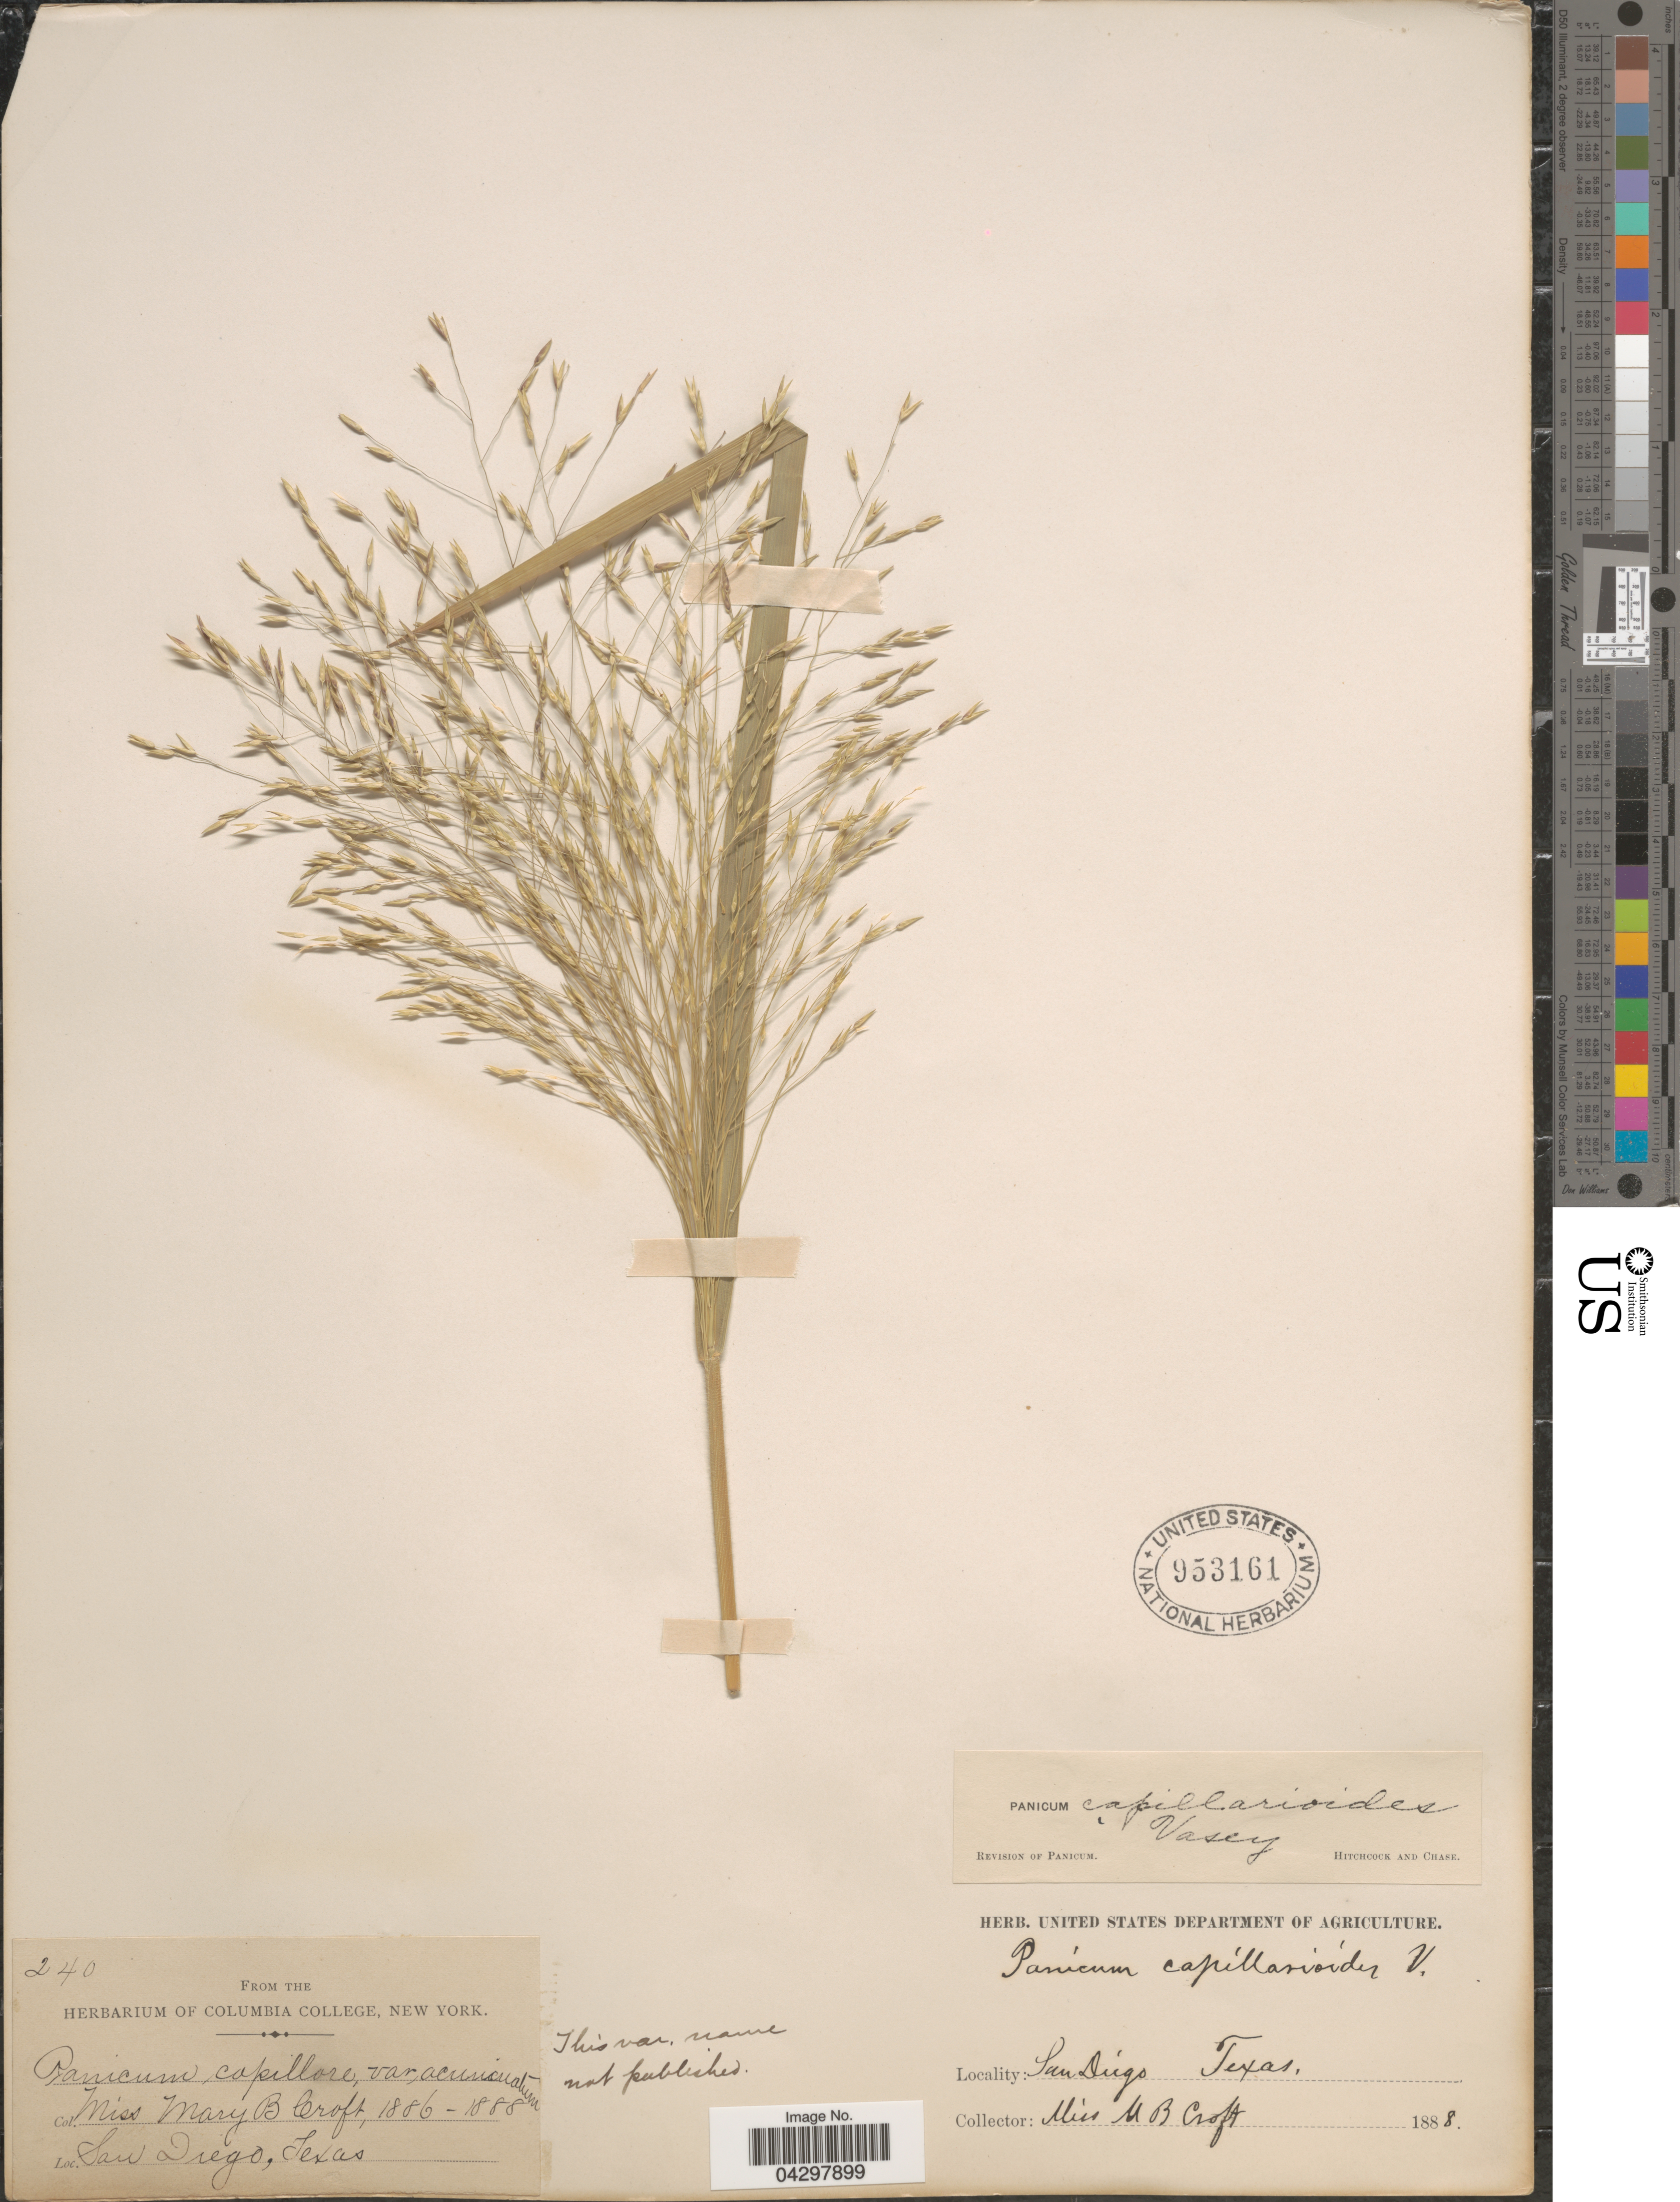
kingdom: Plantae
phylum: Tracheophyta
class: Liliopsida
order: Poales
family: Poaceae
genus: Panicum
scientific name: Panicum capillarioides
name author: Vasey in J.M. Coult.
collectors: M. Croft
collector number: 240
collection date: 1886/1888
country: United States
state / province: Texas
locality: San Diego.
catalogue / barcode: US 953161